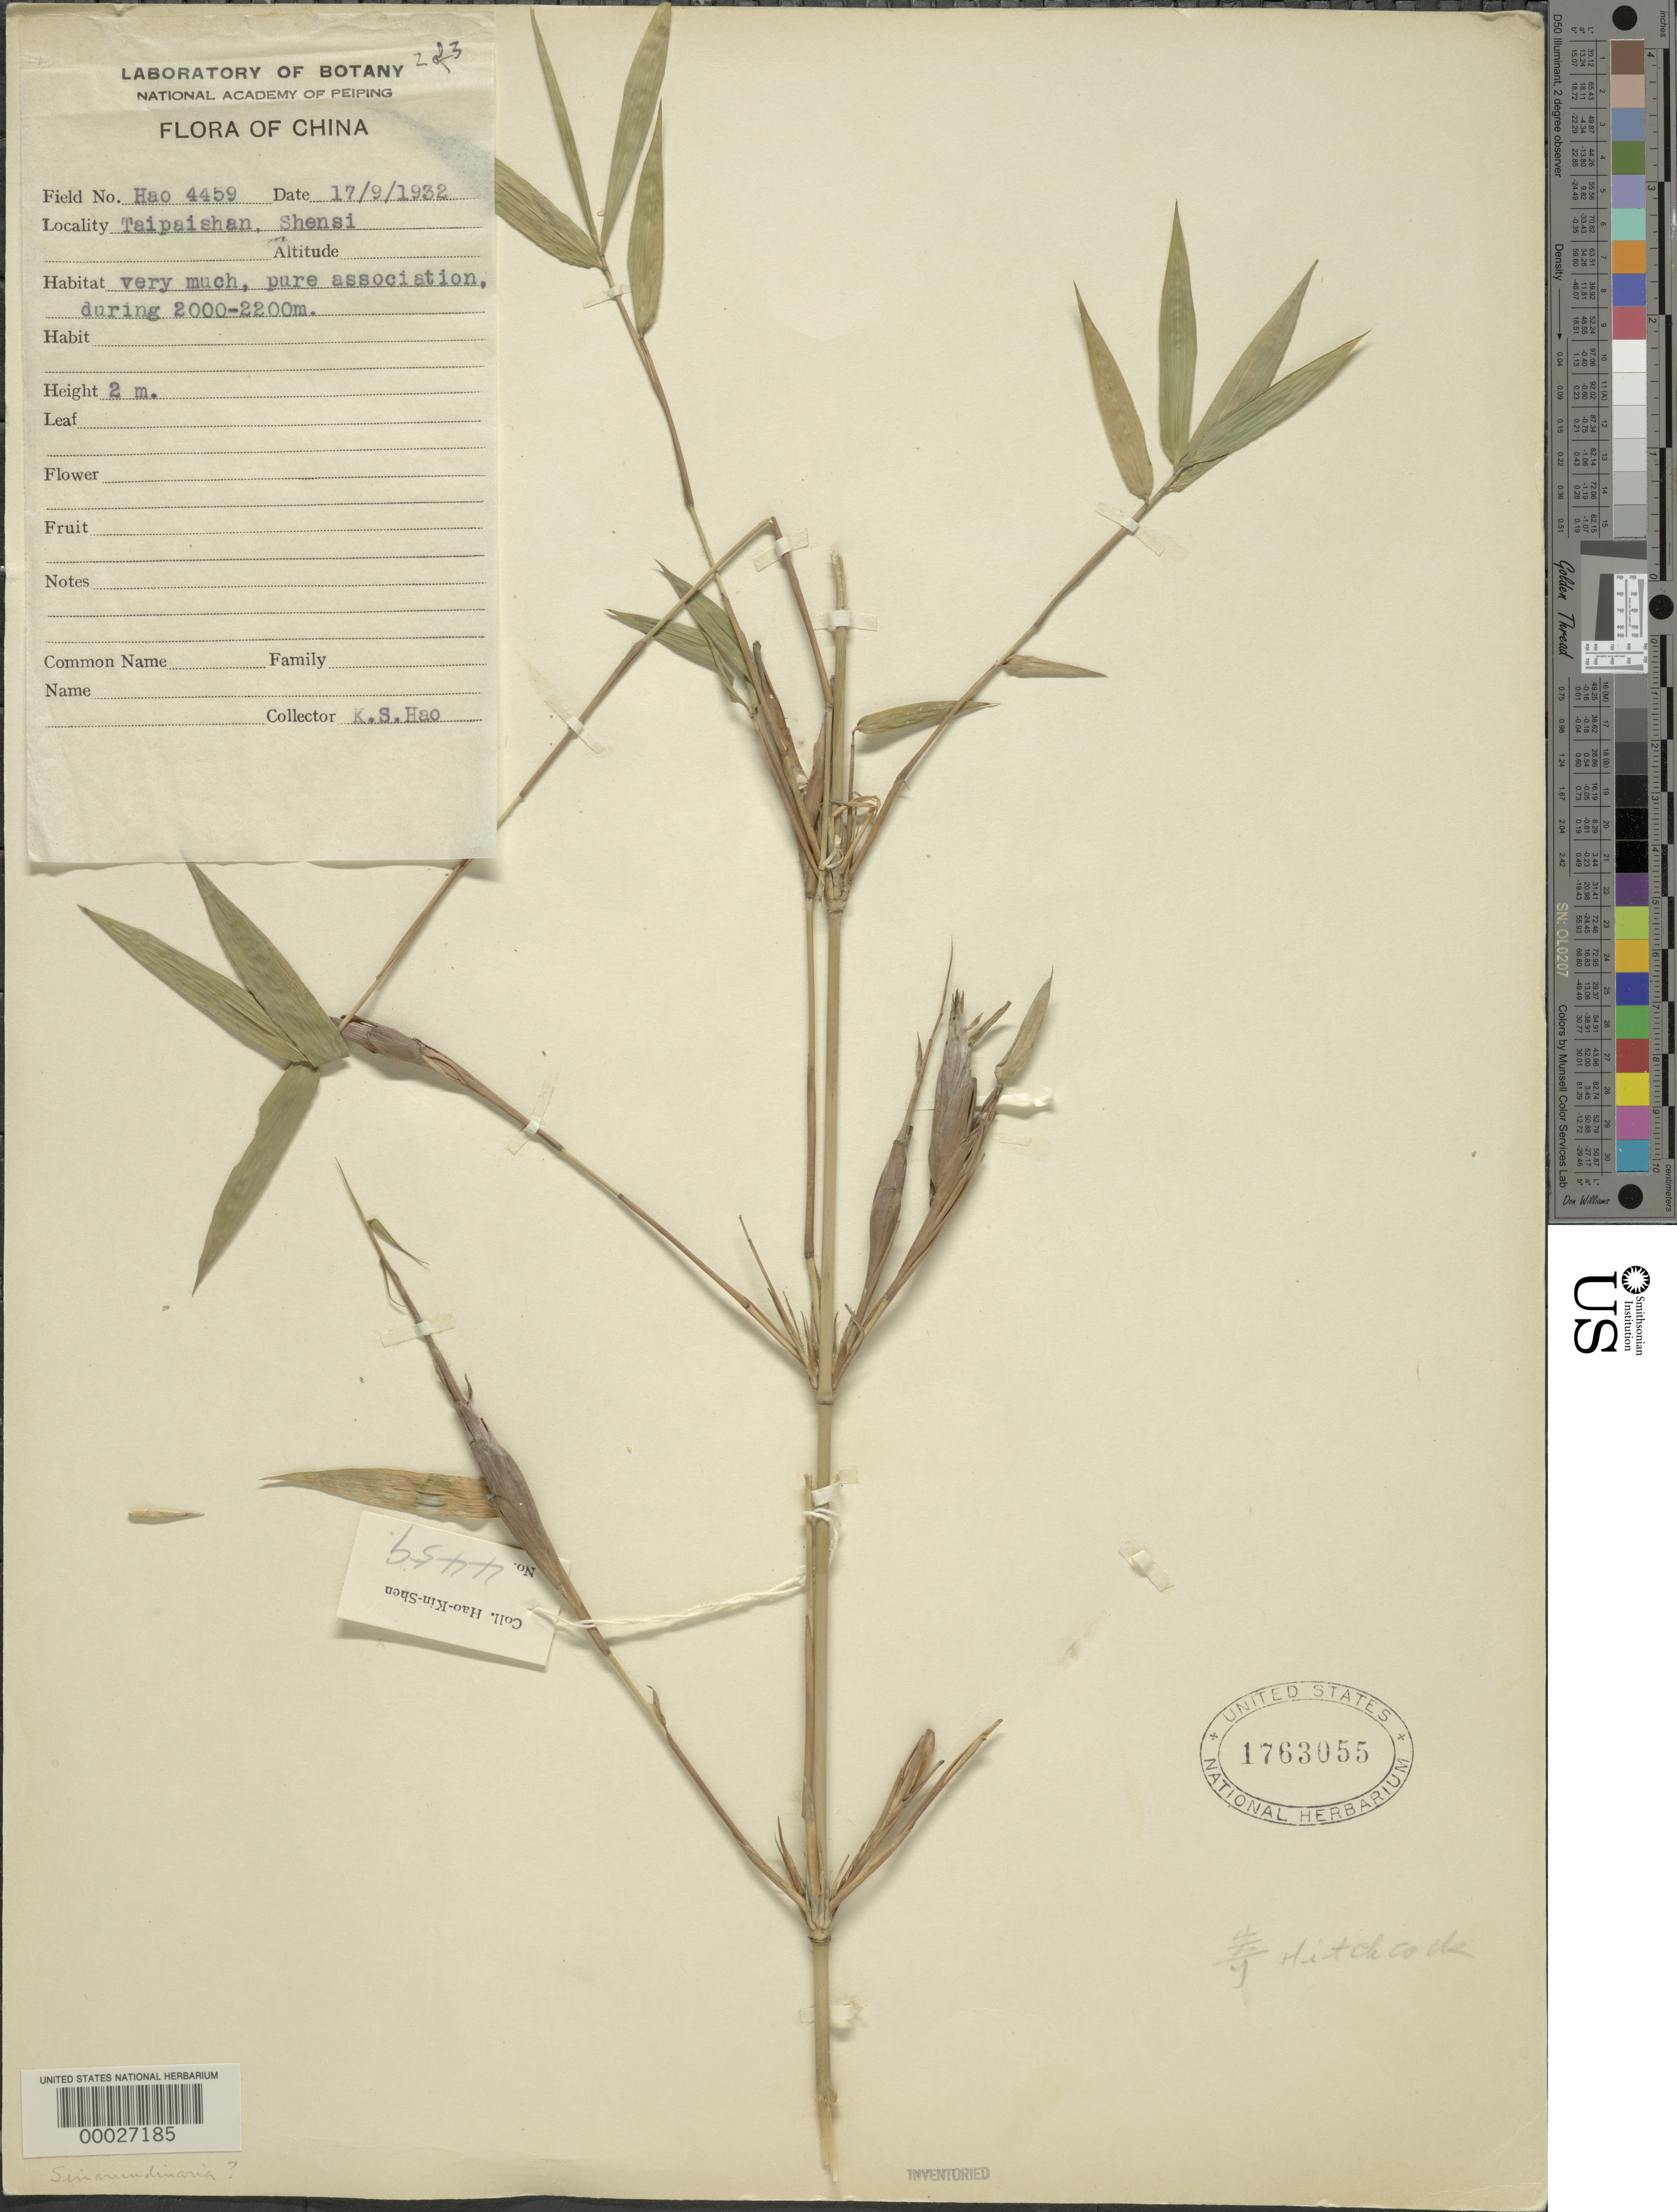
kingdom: Plantae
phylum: Tracheophyta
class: Liliopsida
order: Poales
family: Poaceae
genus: Fargesia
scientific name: Fargesia nitida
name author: (Mitford ex Stapf) Keng f. ex T.P. Yi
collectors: K. S. Hao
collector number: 4459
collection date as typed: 17 Sep 1932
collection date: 1932-09-17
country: China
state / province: Shaanxi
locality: Taipaishan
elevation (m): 2000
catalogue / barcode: US 1763055